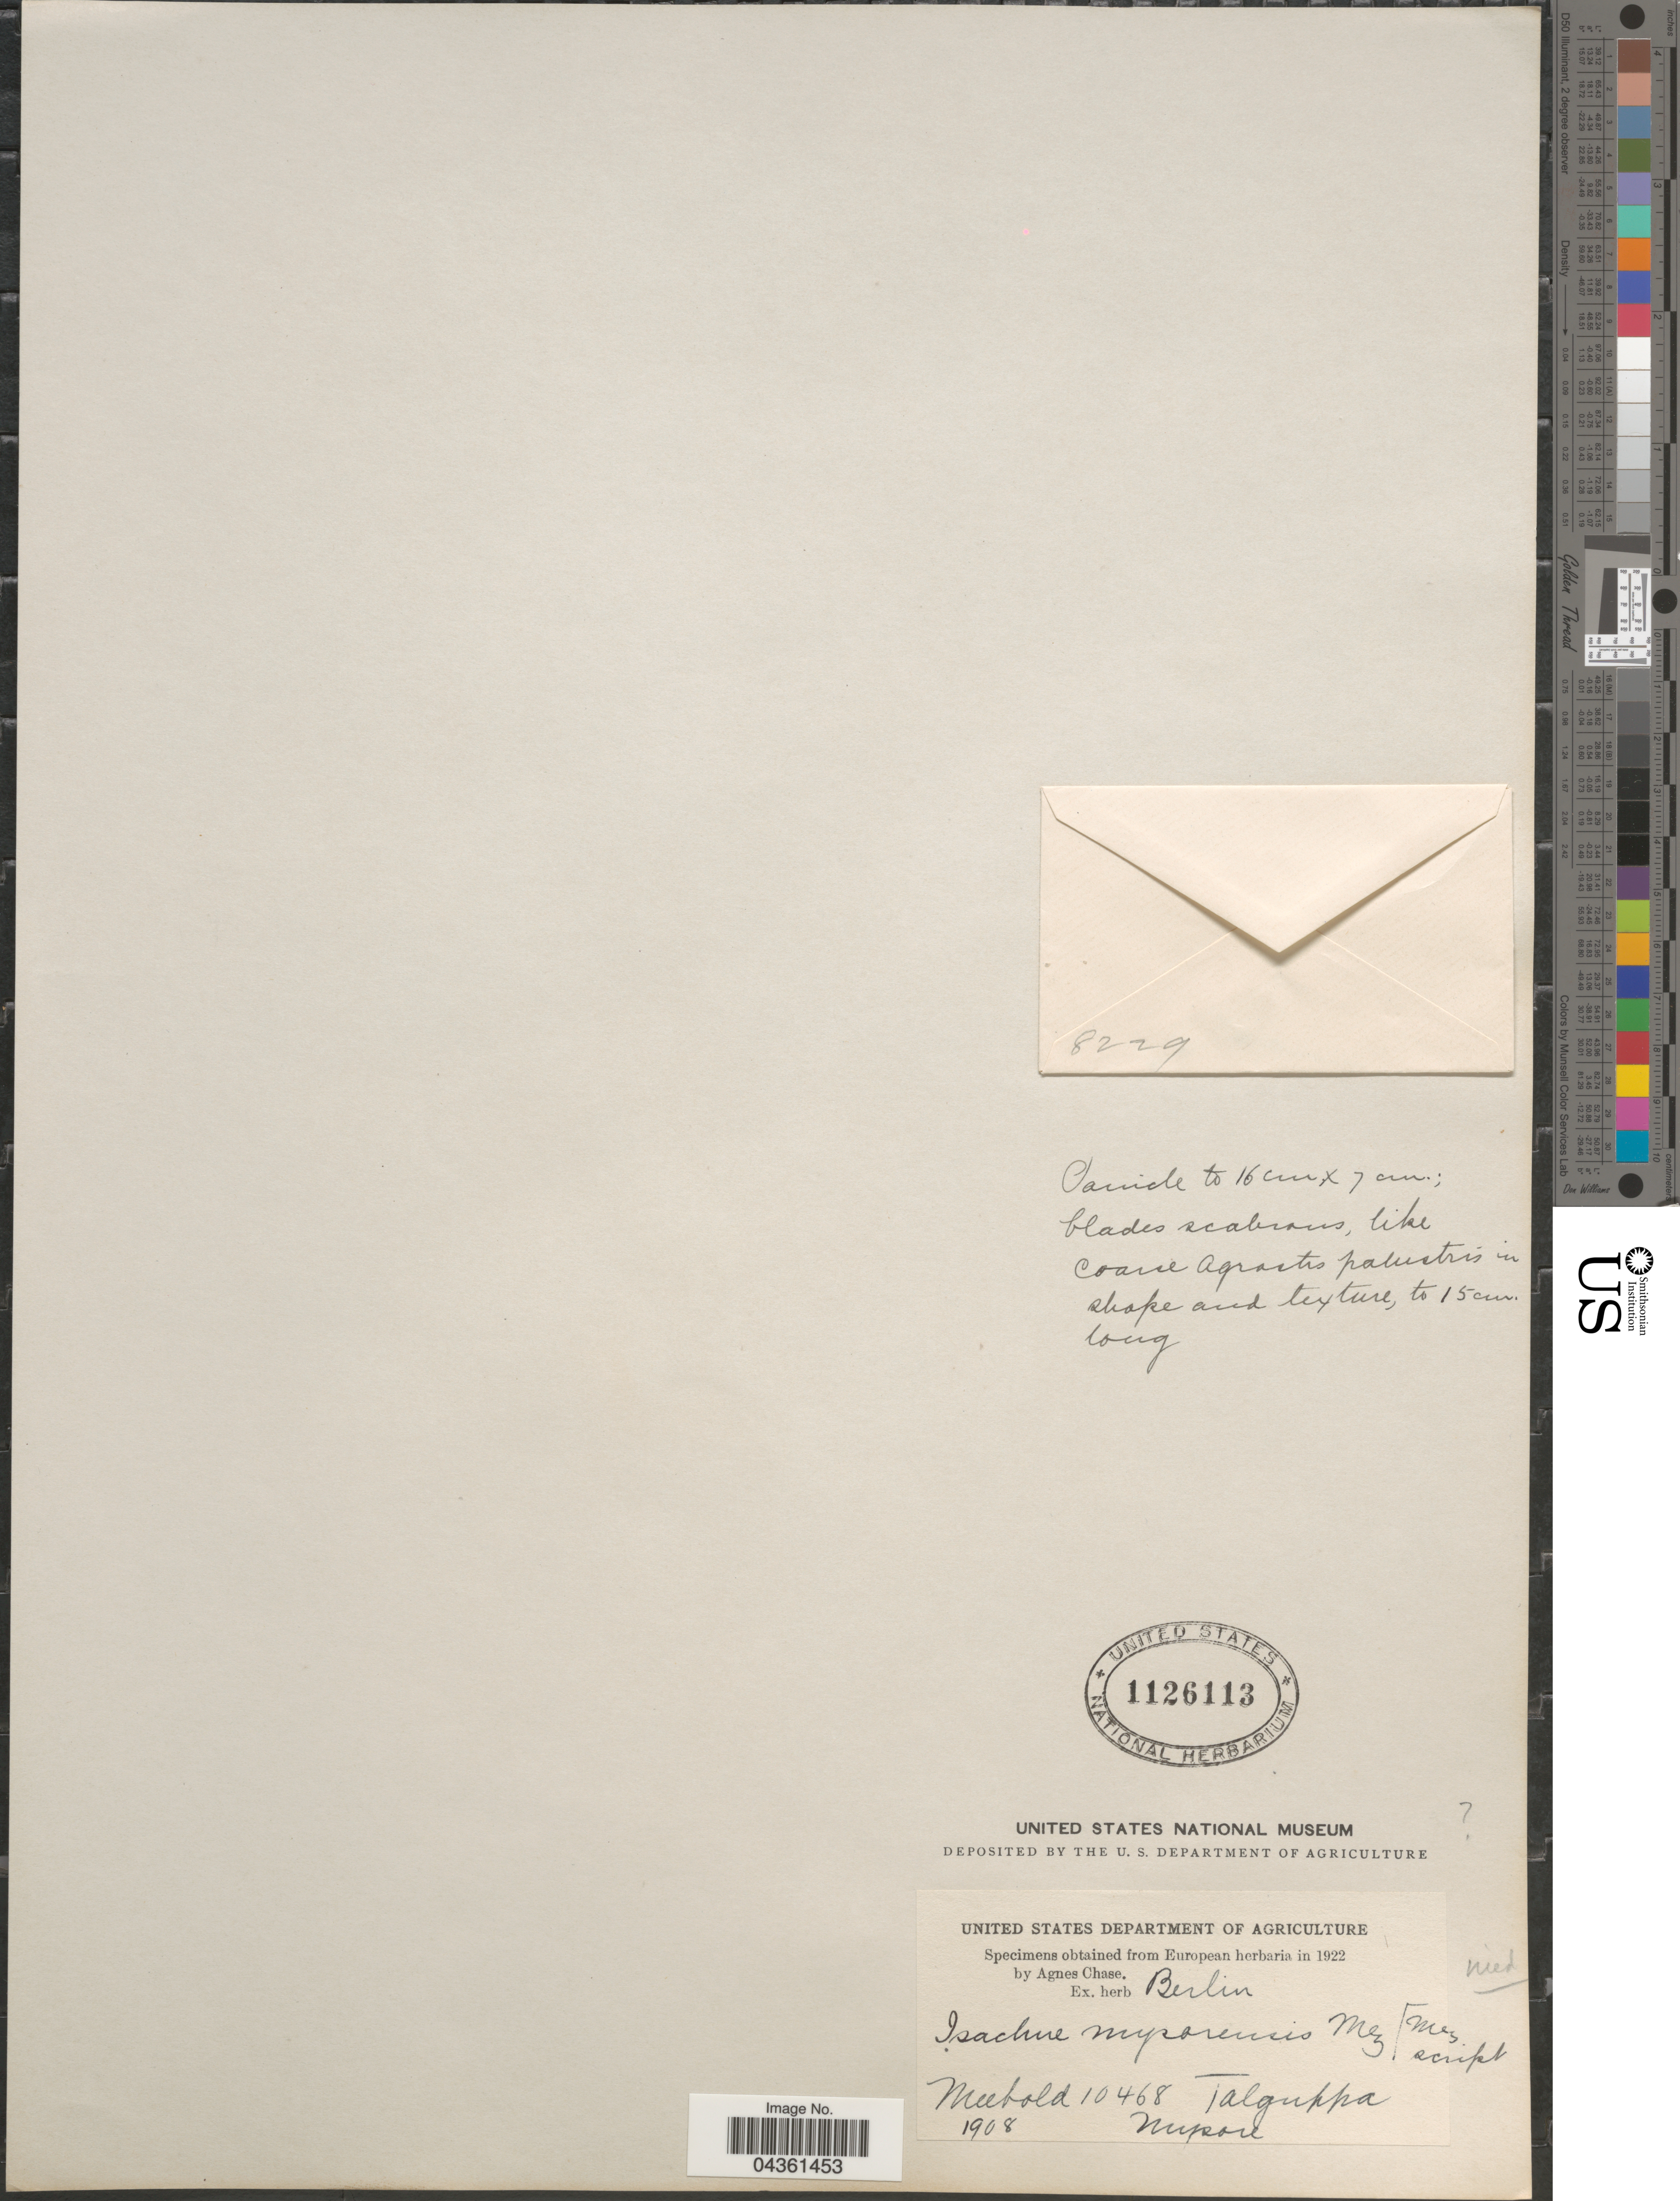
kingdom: Plantae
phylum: Tracheophyta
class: Liliopsida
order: Poales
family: Poaceae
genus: Isachne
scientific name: Isachne globosa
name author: (Thunb.) Kuntze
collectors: Meebold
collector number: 10468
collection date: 1908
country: India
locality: Talguppa. Nupore.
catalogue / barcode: US 1126113